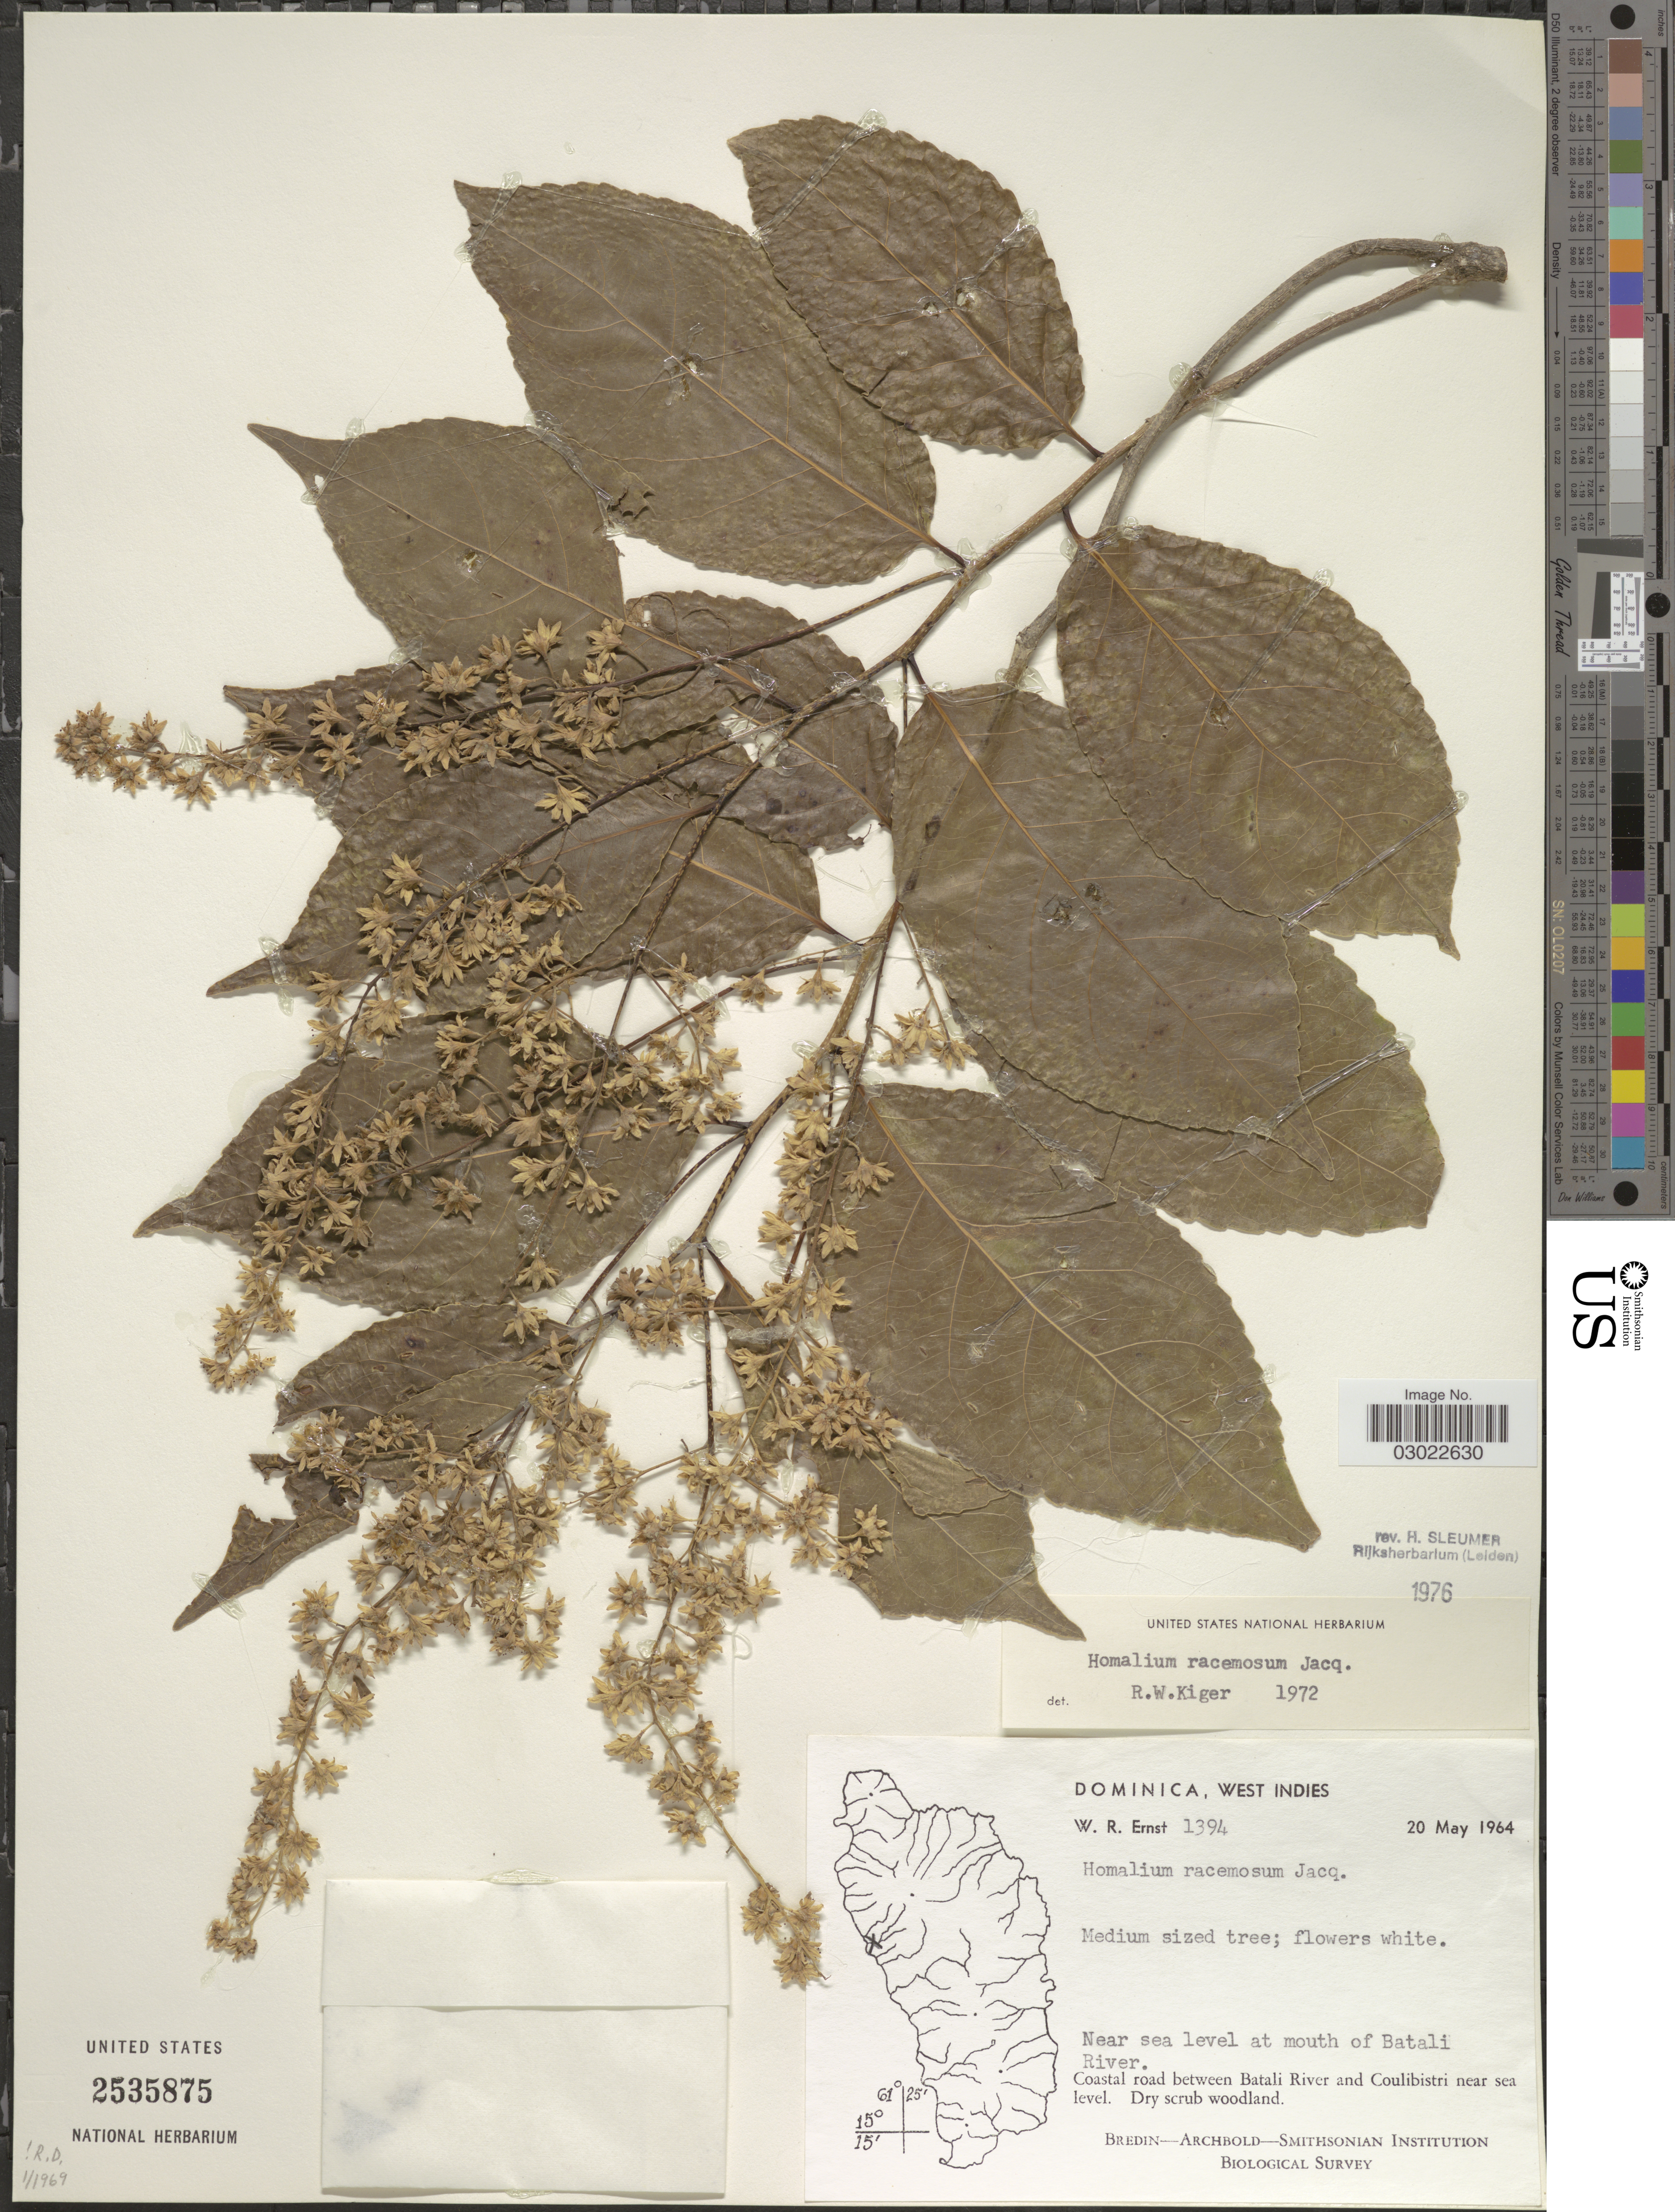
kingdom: Plantae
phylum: Tracheophyta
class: Magnoliopsida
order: Malpighiales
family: Salicaceae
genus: Homalium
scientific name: Homalium racemosum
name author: Jacq.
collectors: W. R. Ernst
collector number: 1394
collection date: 1964-05-20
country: Dominica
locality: Near sea level at mouth of Batali River. Coastal road between batali River and Coulibistri near sea level.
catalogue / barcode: US 2535875